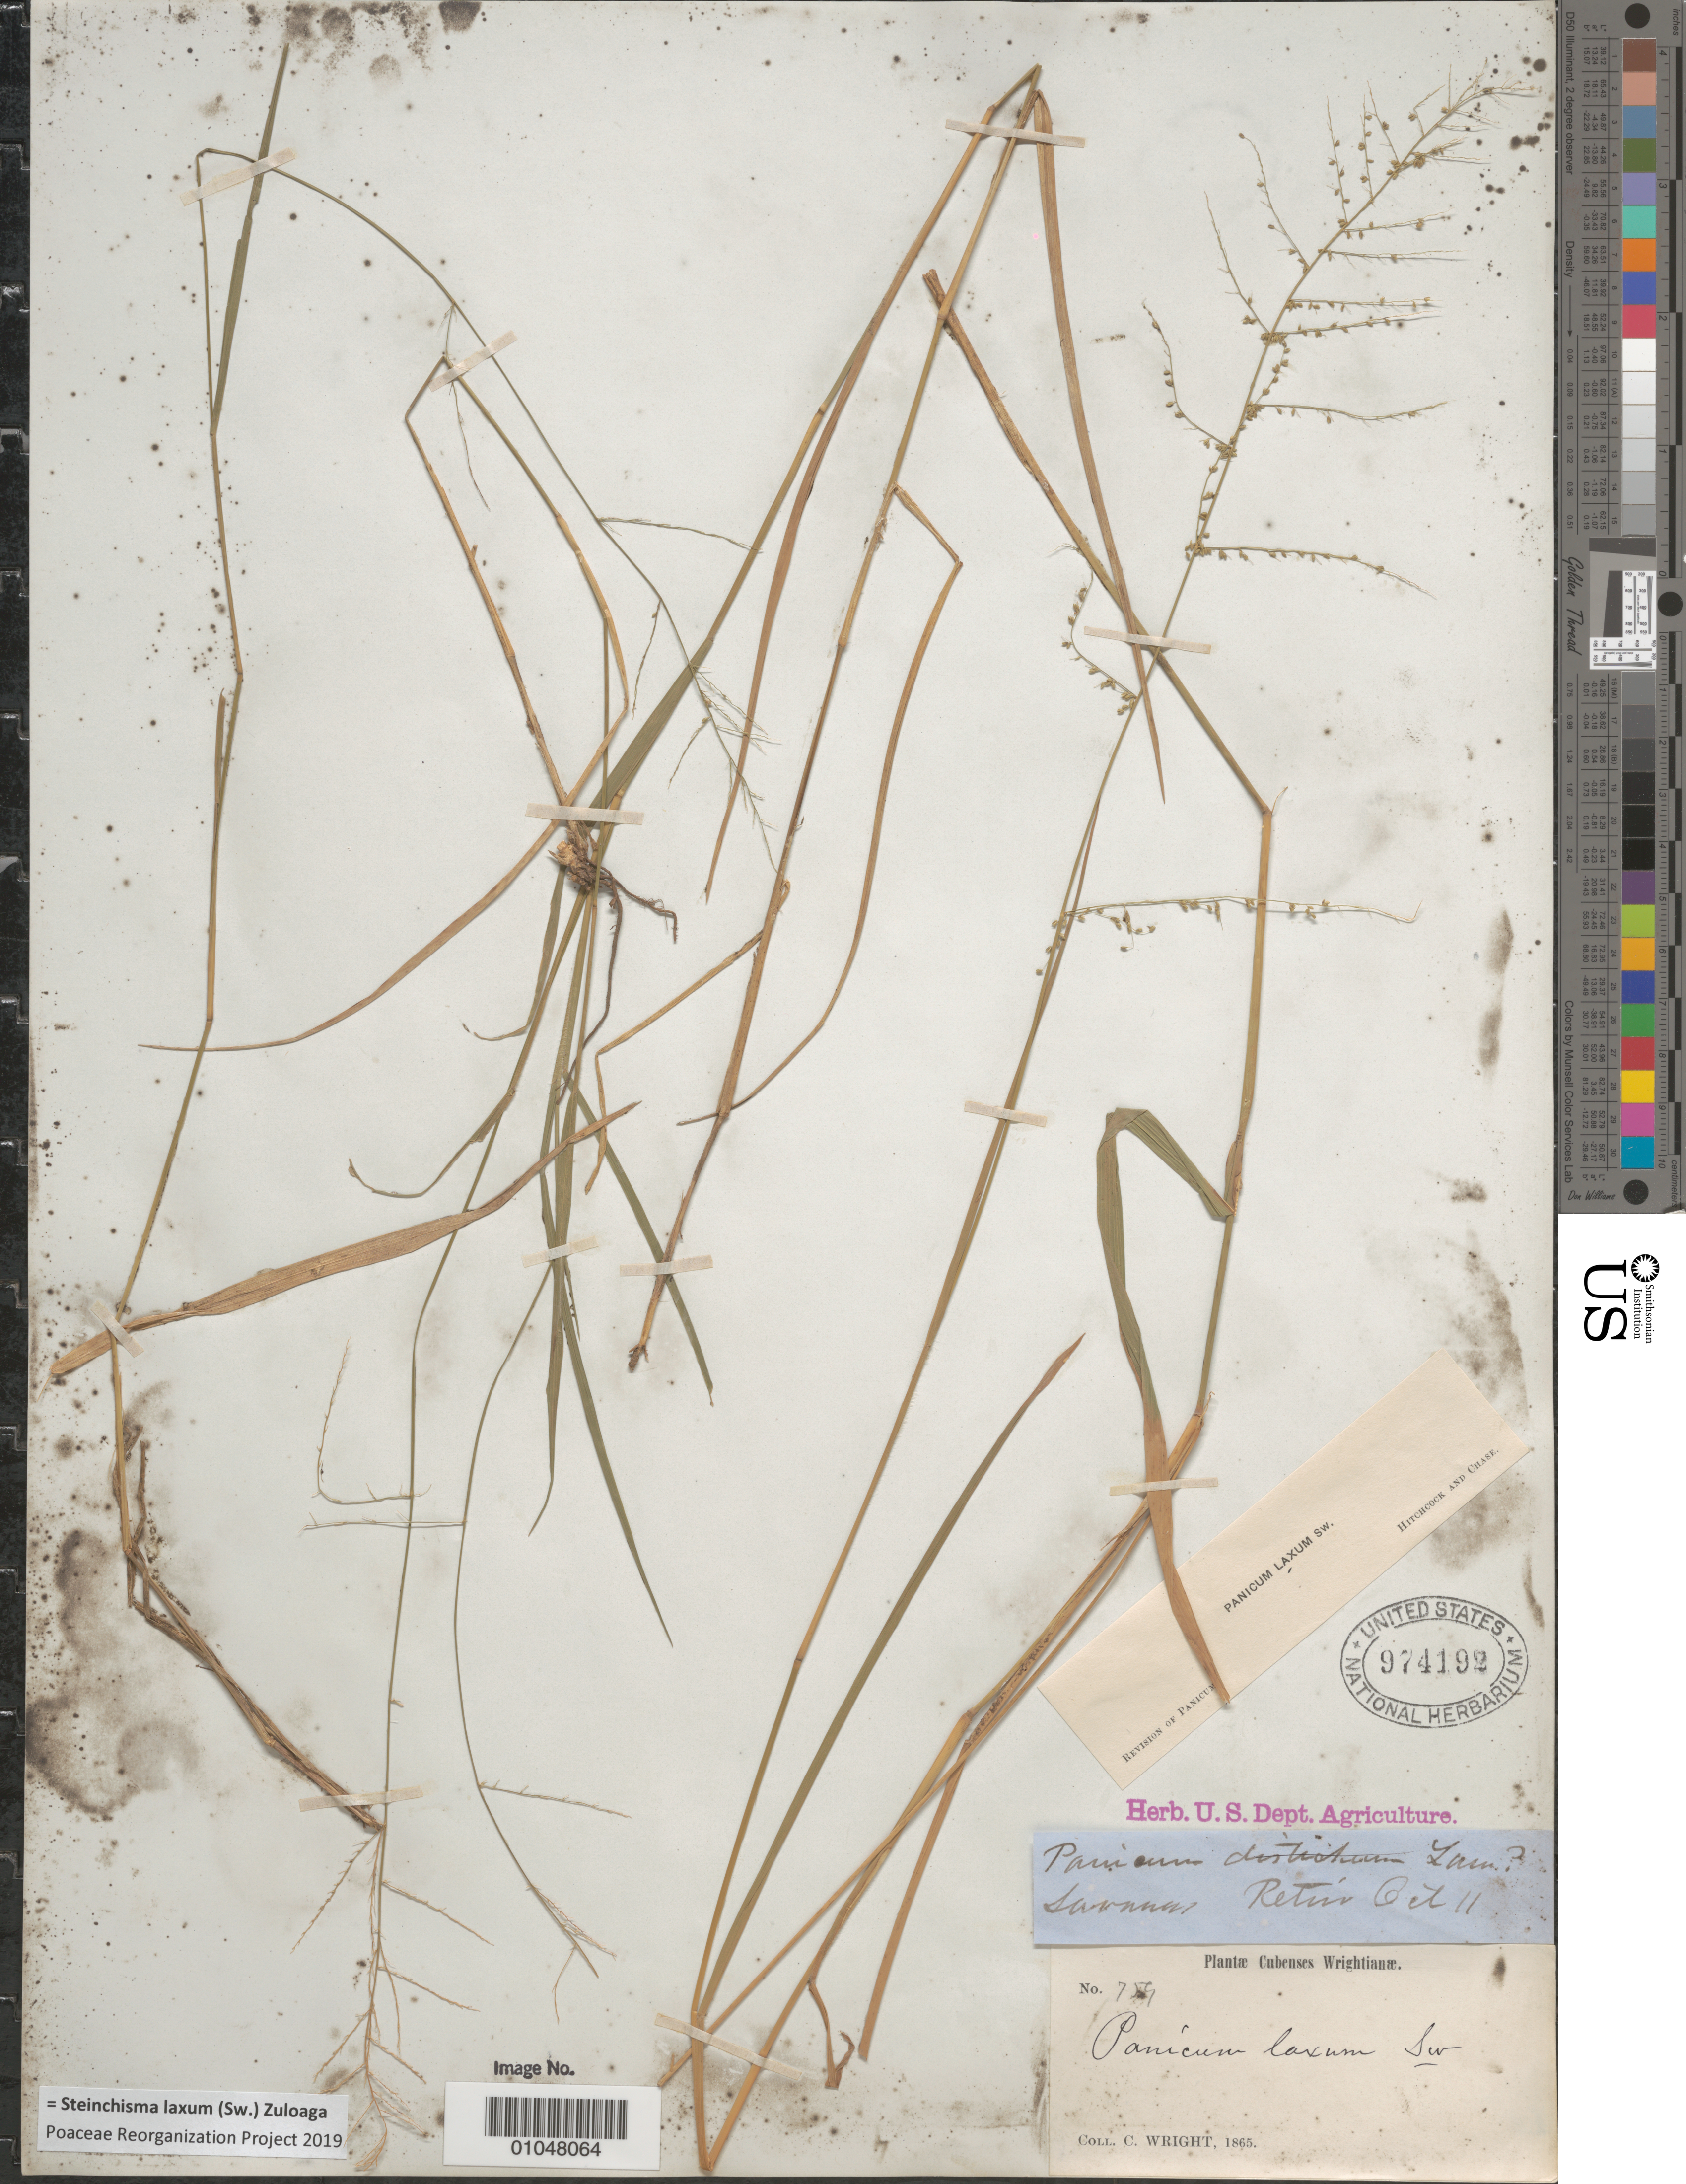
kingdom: Plantae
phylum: Tracheophyta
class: Liliopsida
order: Poales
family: Poaceae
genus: Panicum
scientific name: Panicum laxum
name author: Sw.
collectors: C. Wright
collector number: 759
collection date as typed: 1865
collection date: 1865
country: Cuba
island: Cuba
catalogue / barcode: US 974192